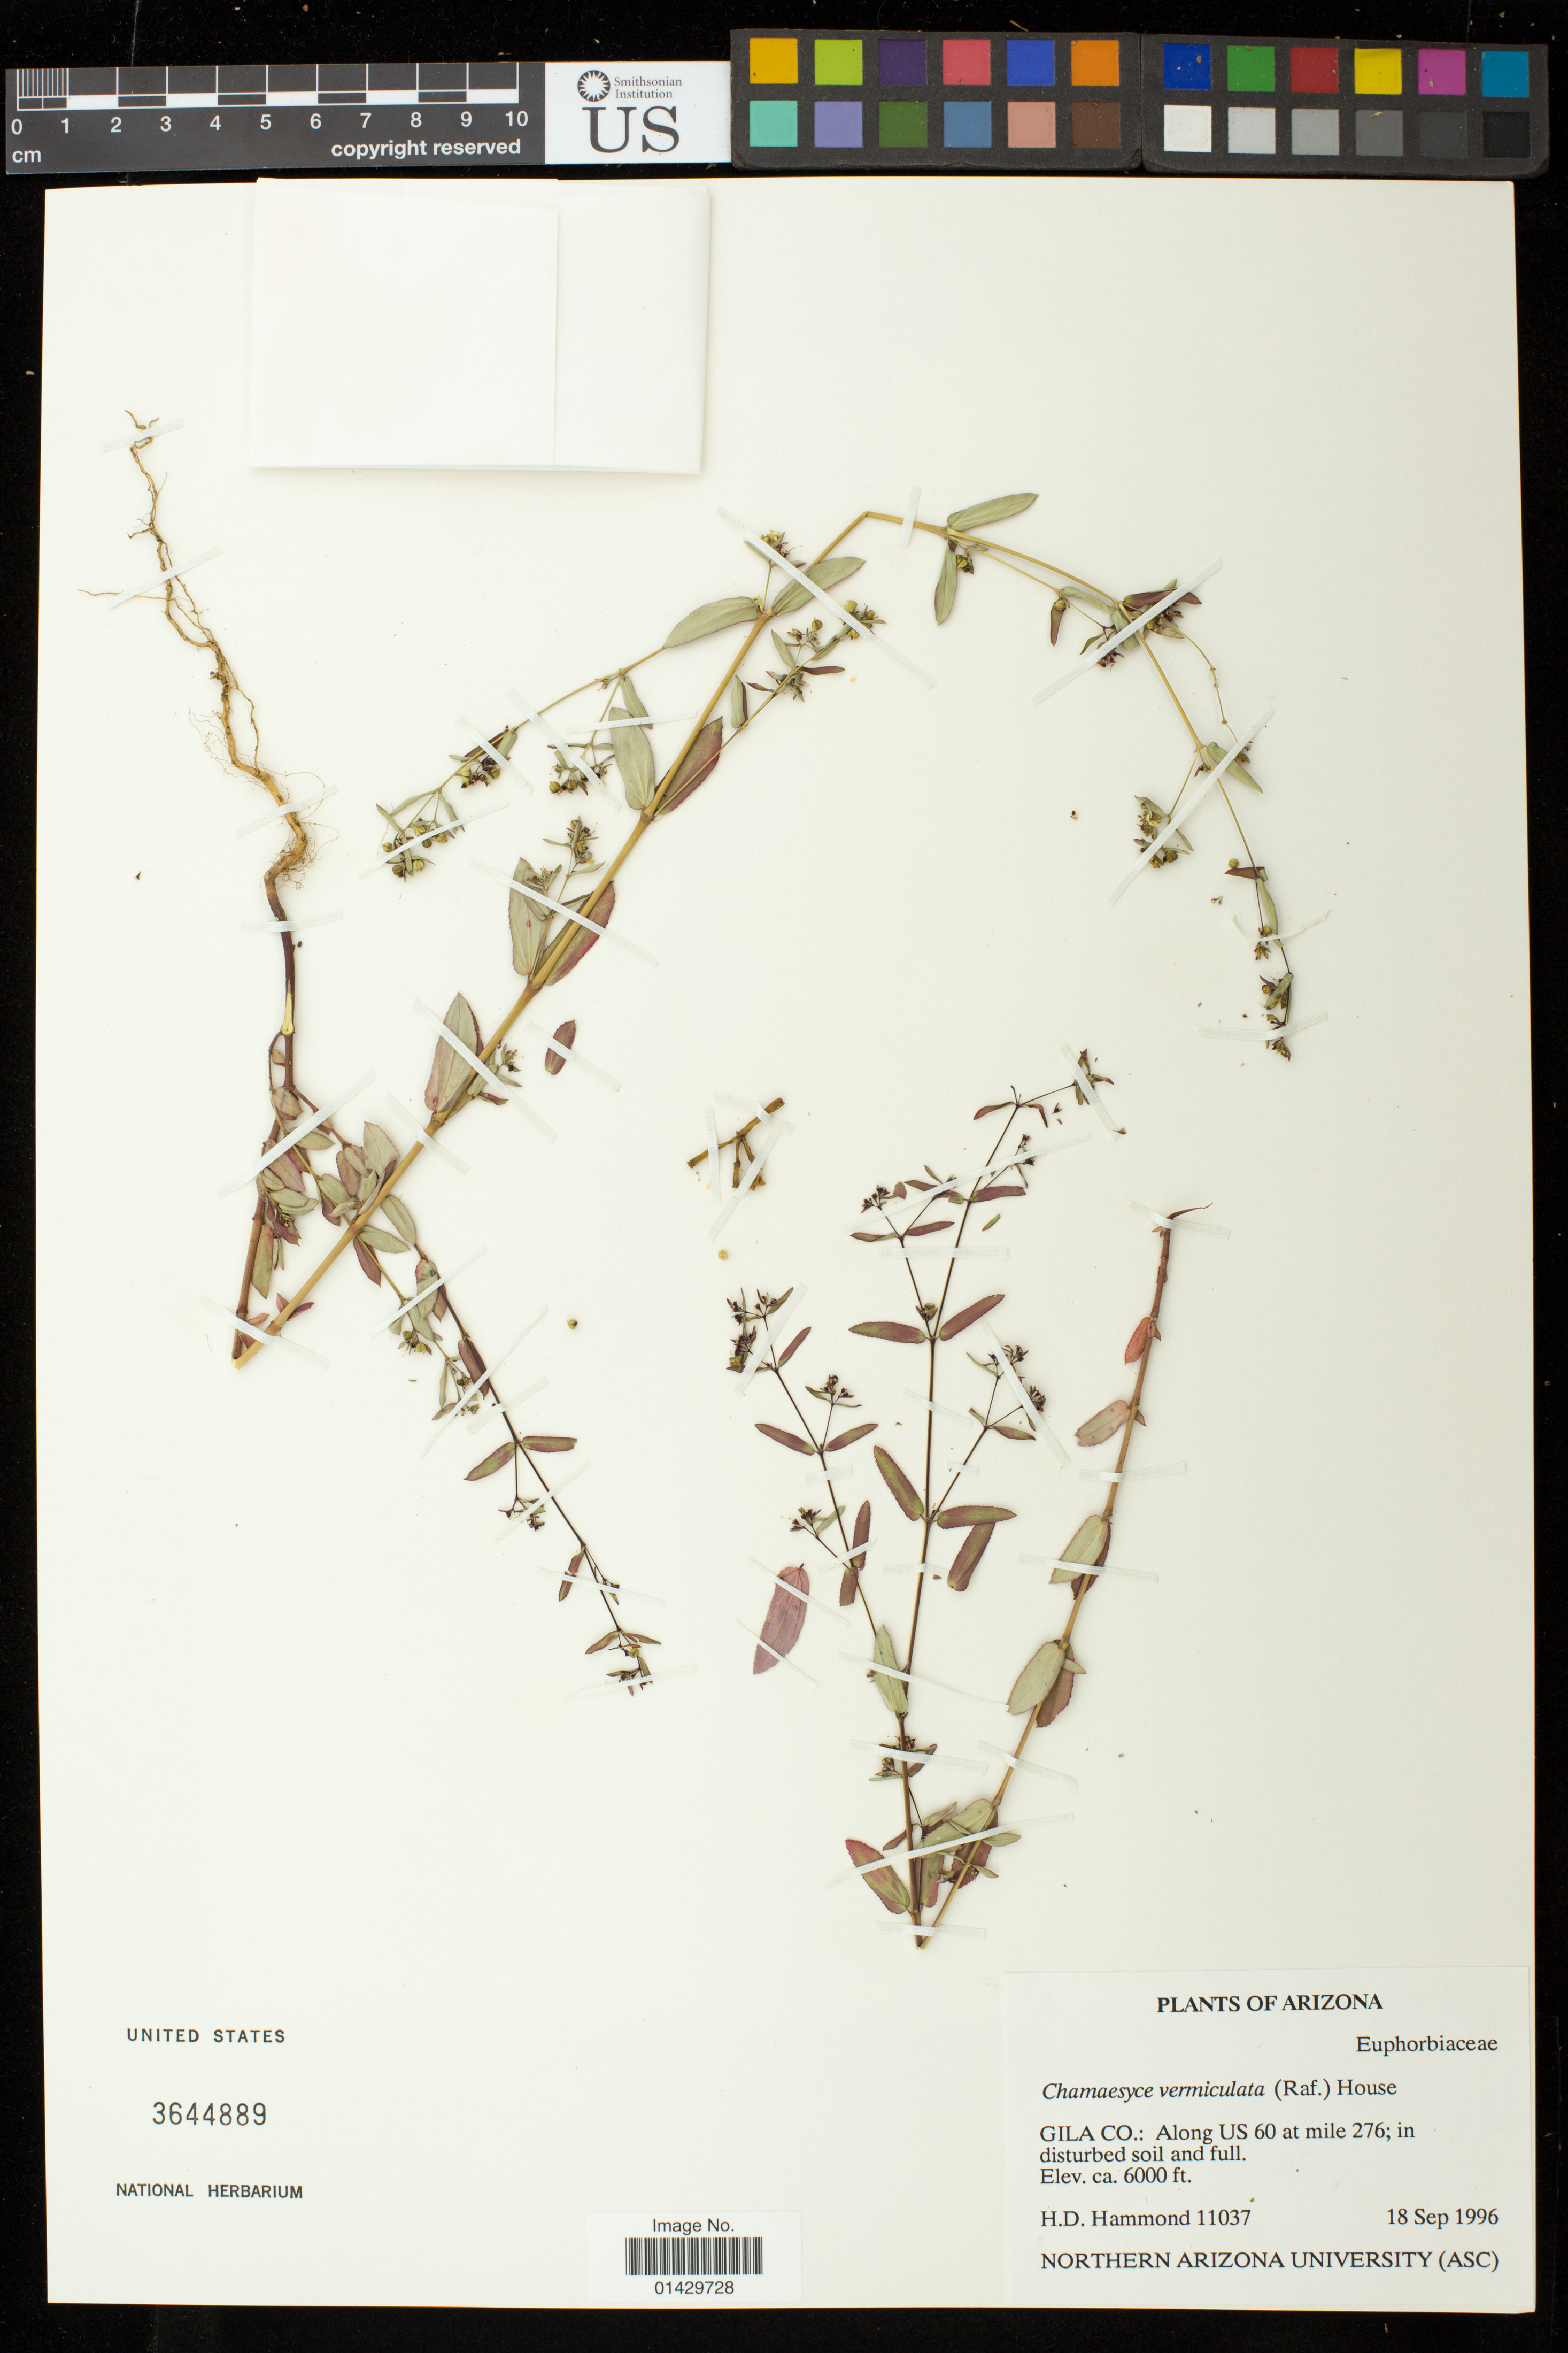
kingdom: Plantae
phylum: Tracheophyta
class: Magnoliopsida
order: Malpighiales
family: Euphorbiaceae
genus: Euphorbia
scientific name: Euphorbia vermiculata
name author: Raf.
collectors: H. Hammond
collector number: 11037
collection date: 1996-09-18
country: United States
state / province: Arizona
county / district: Gila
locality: Along US 60 at mile 276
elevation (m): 1829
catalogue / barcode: US 3644889